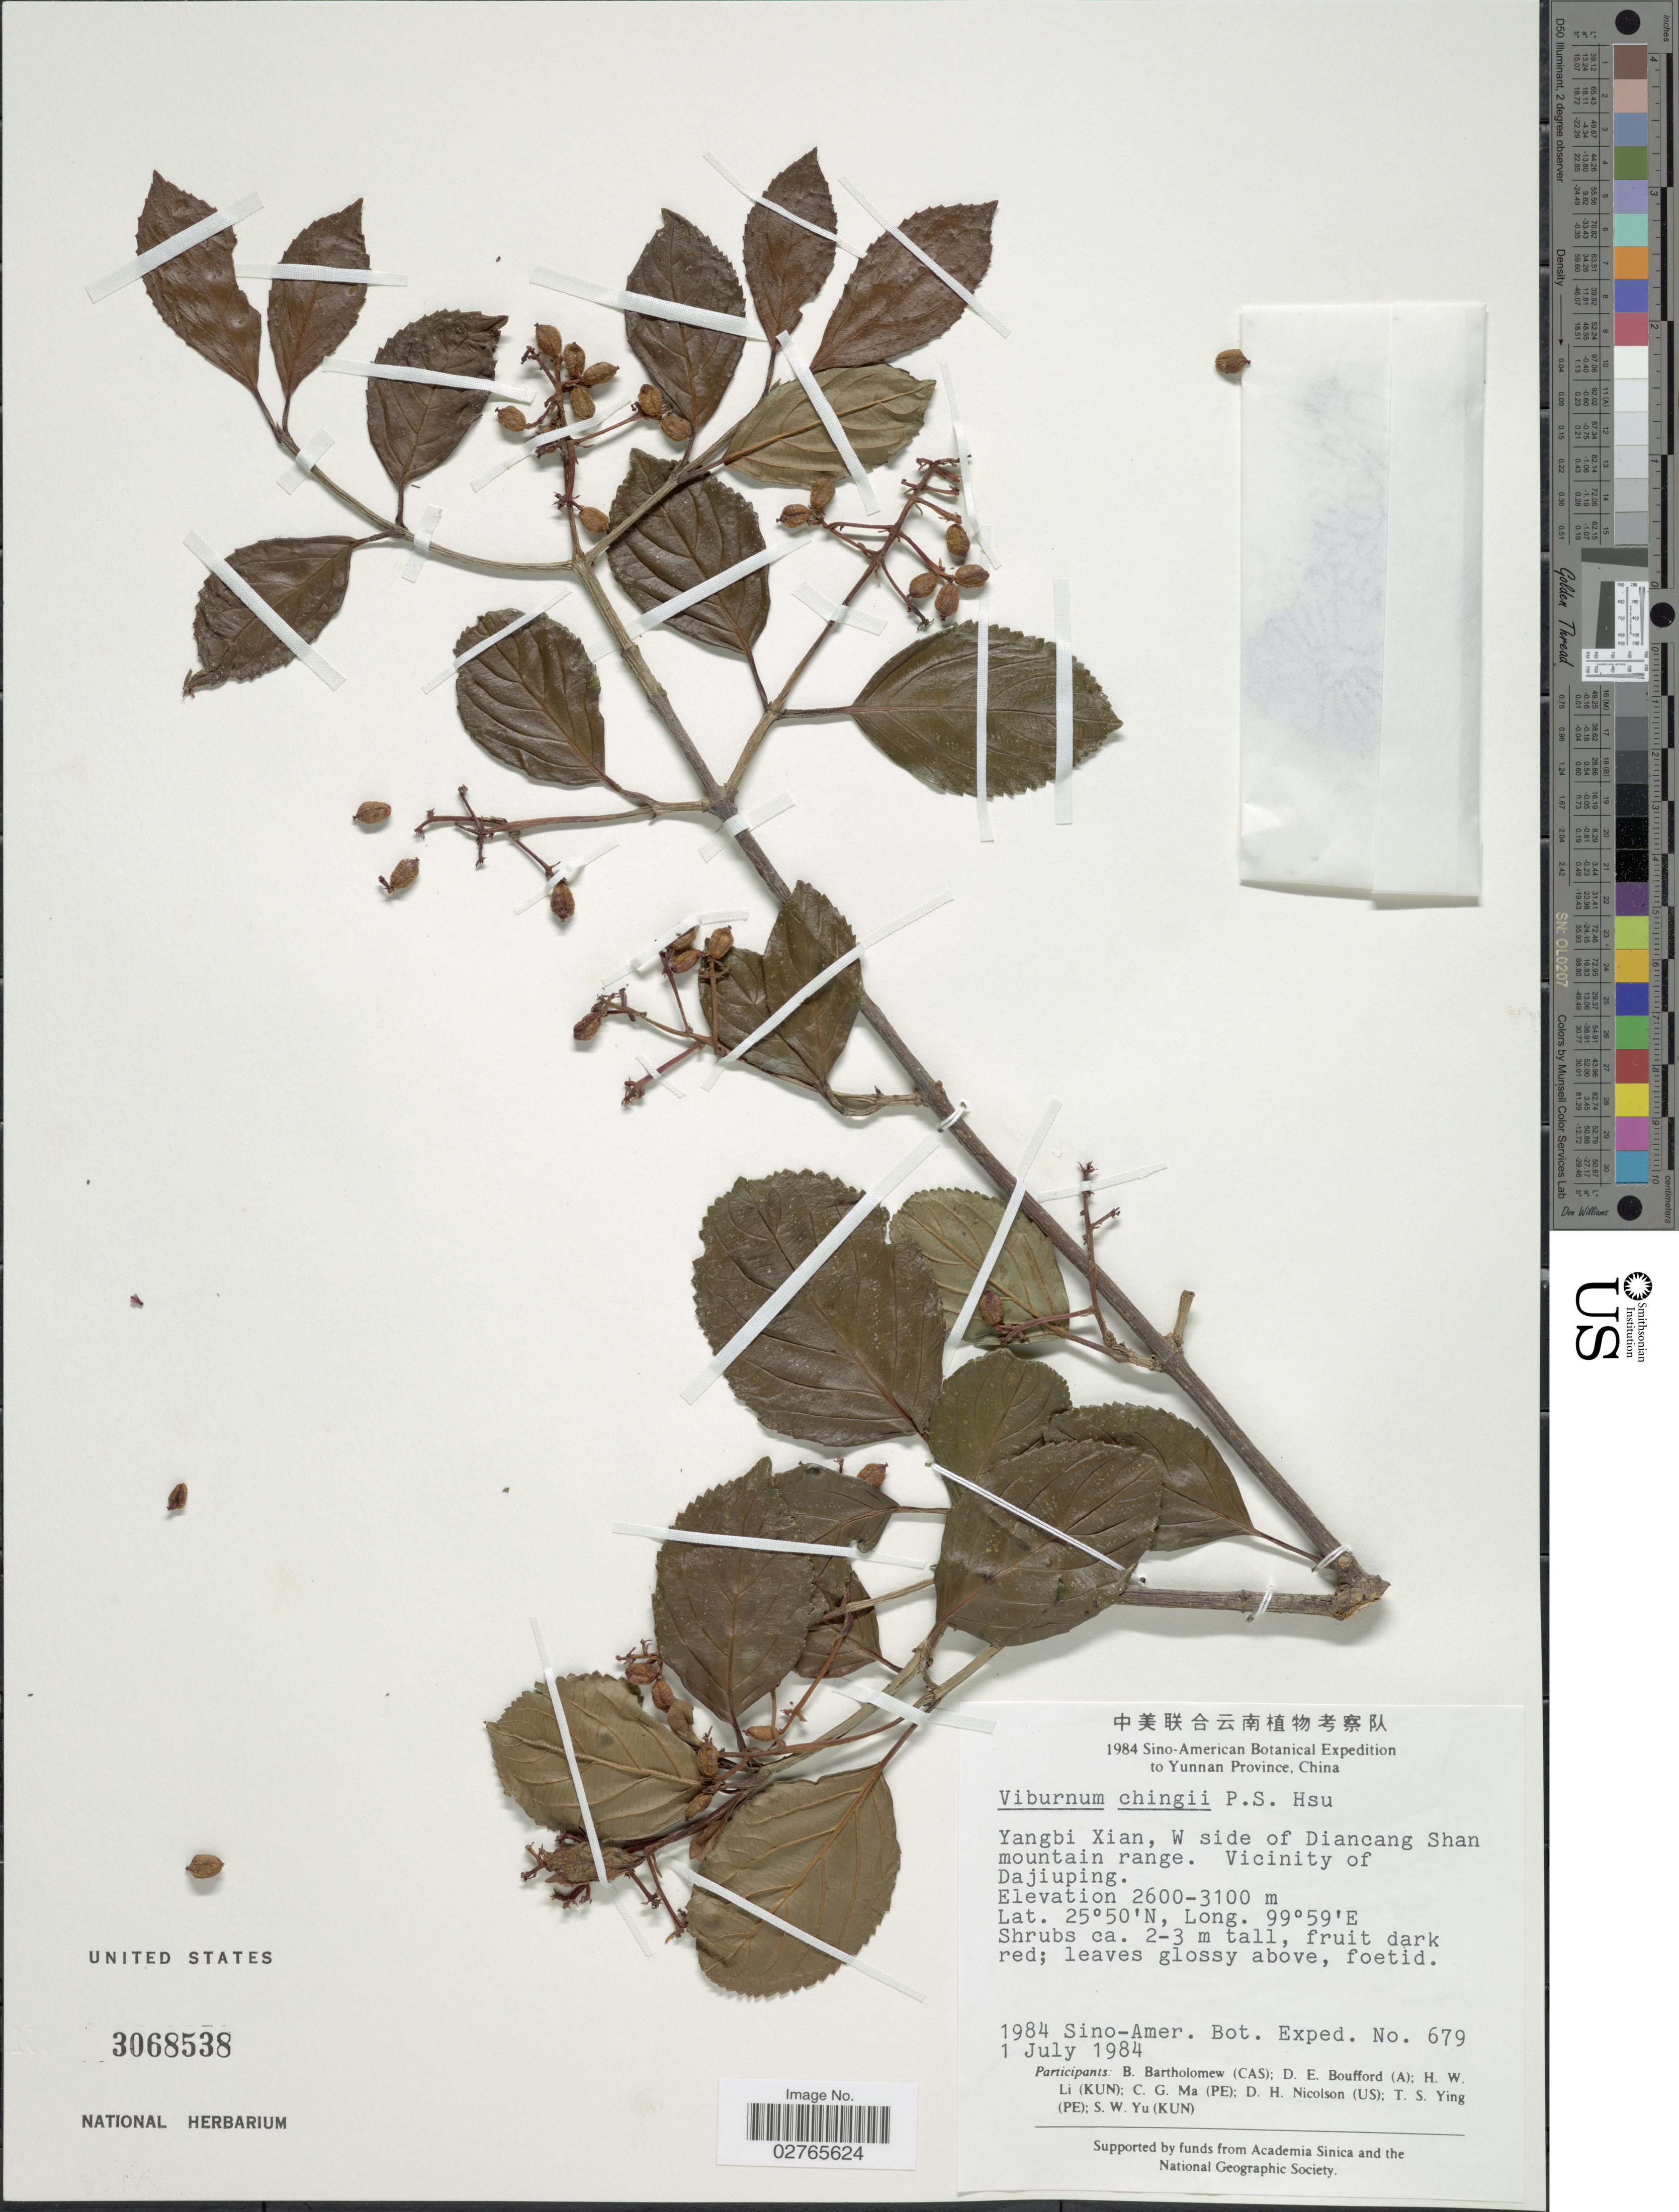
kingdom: Plantae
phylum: Tracheophyta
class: Magnoliopsida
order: Dipsacales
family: Viburnaceae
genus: Viburnum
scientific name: Viburnum chingii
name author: P.S. Hsu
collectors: Sino-Amer. Bot. Exped. 1984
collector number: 679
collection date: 1984-07-01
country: China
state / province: Yunnan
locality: Yunnan Province, Yangbi Xian, W side of Diancang Shan mountain range. Vicinity of Dajiuping.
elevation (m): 2600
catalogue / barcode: US 3068538